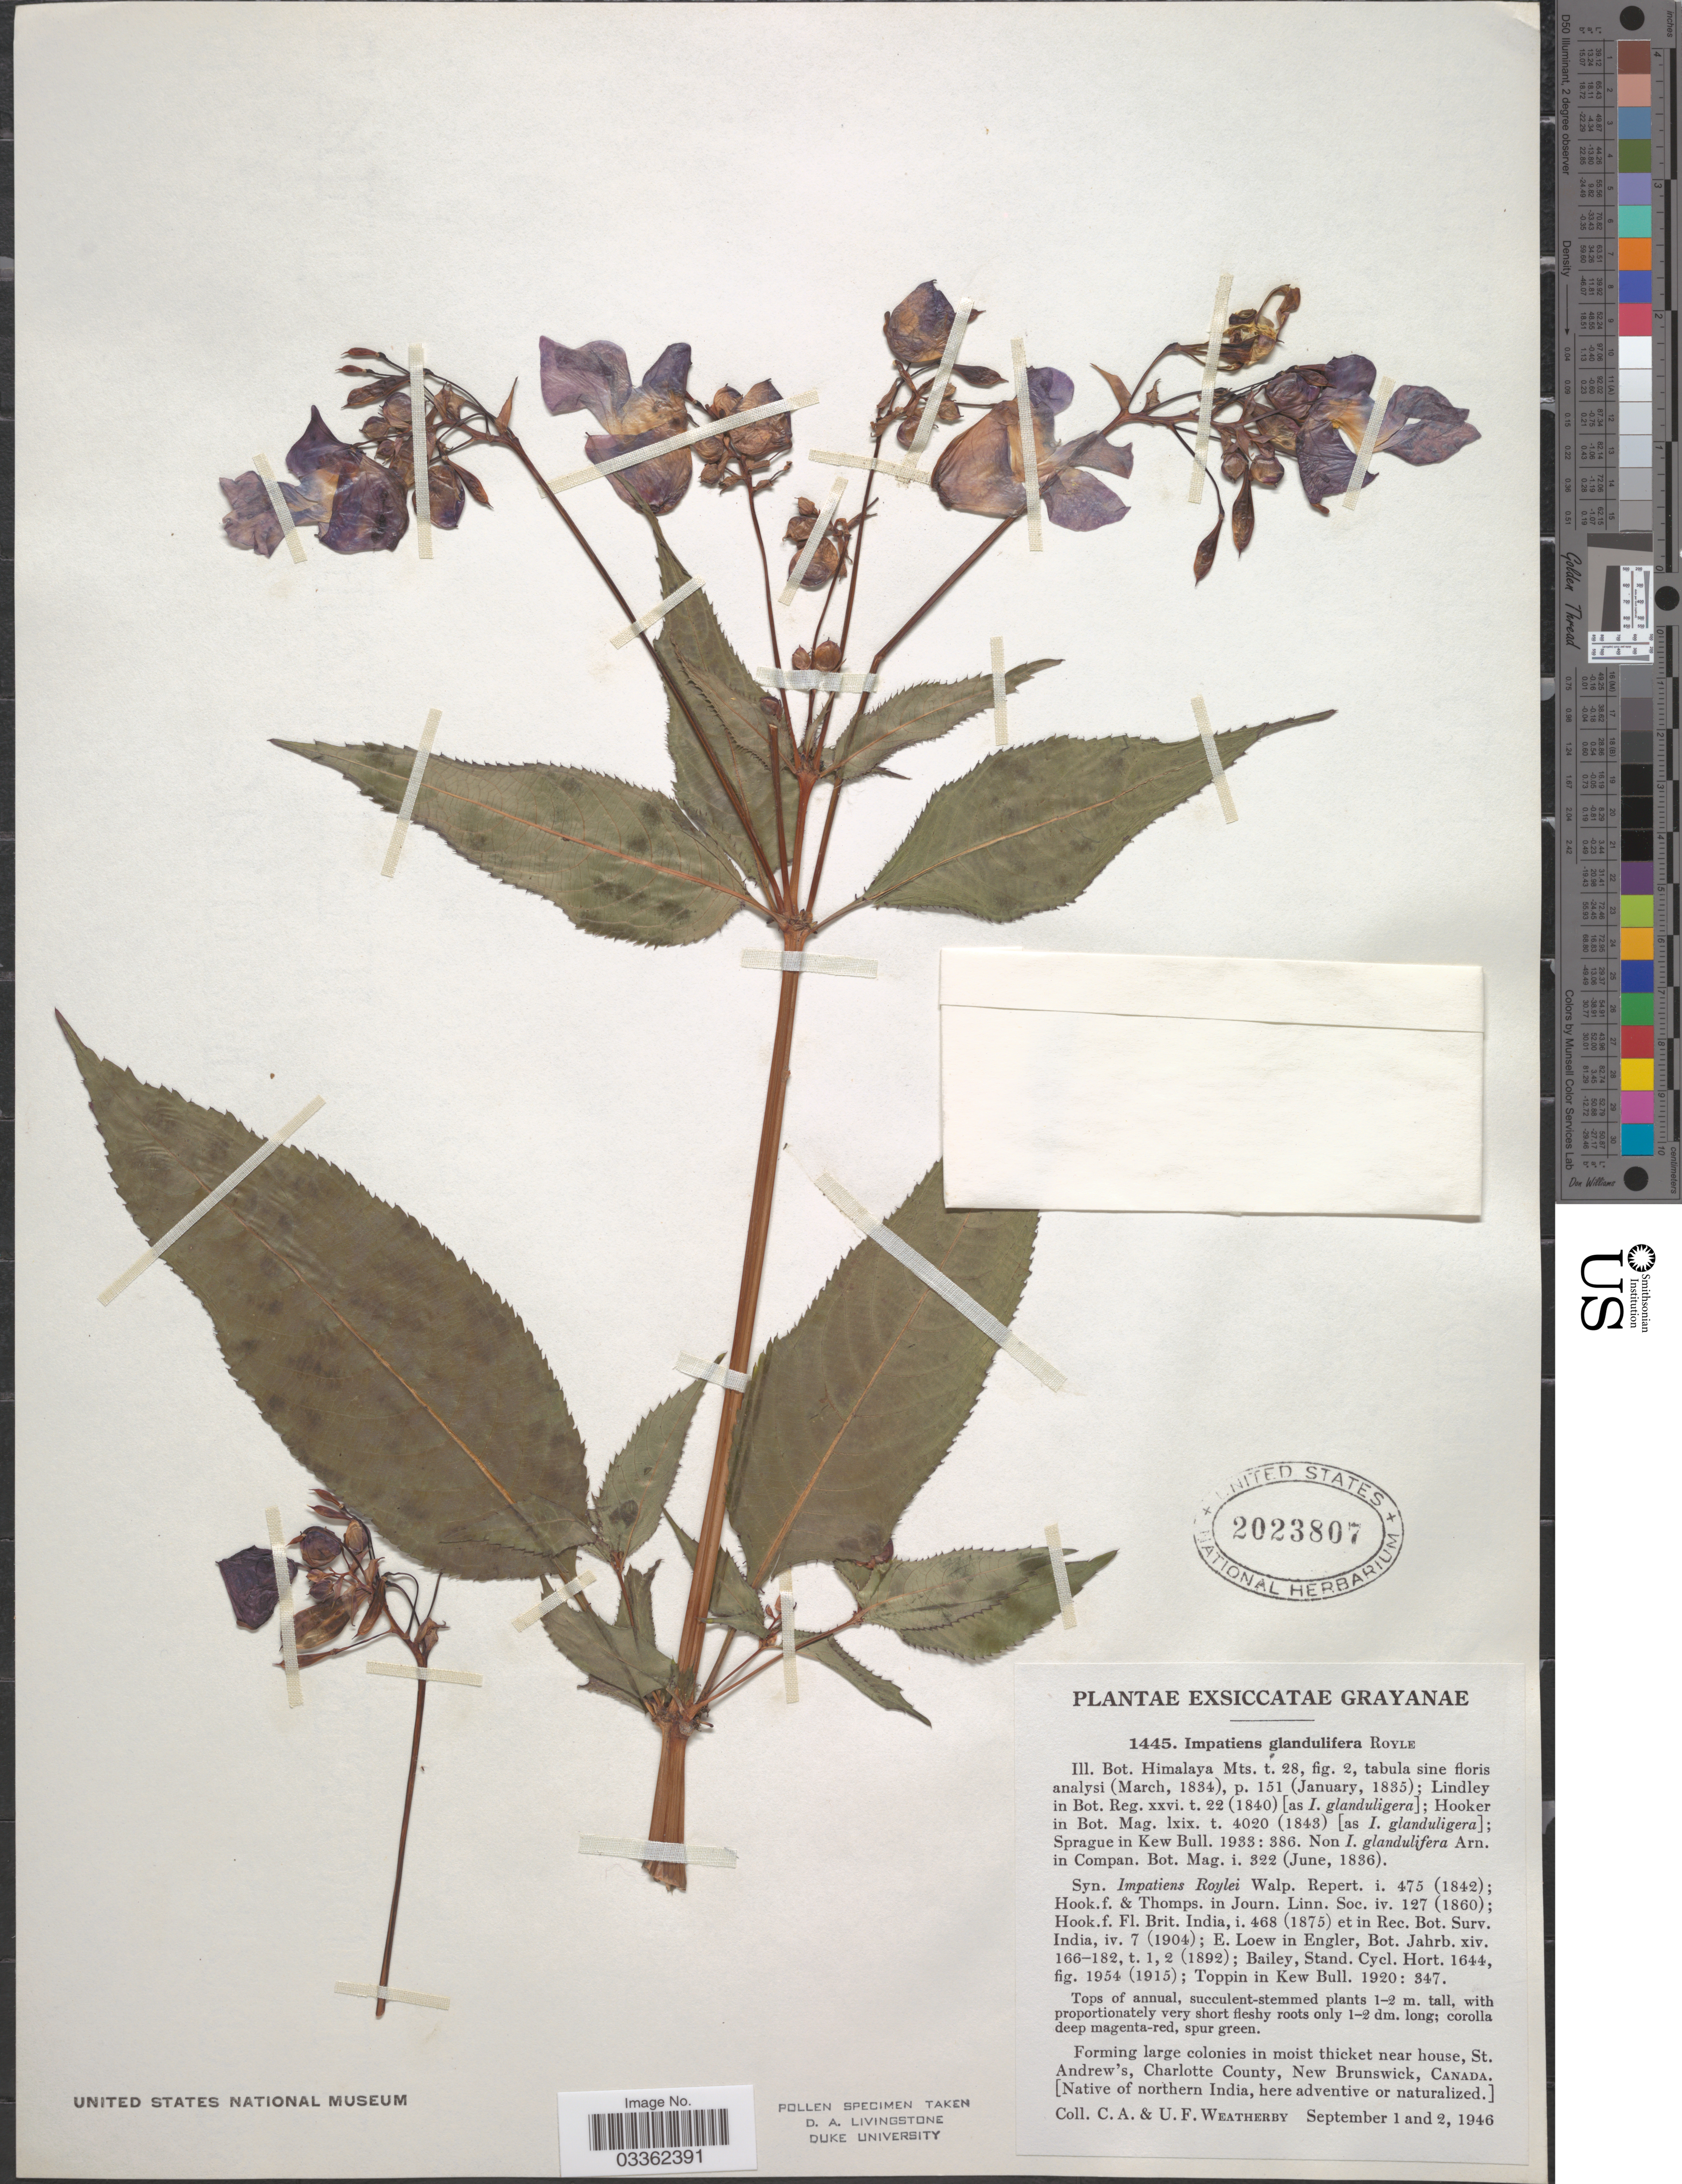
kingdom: Plantae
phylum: Tracheophyta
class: Magnoliopsida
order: Ericales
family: Balsaminaceae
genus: Impatiens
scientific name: Impatiens glandulifera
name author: Royle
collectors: C. A. Weatherby & U. Weatherby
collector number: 1445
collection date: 1946-09-01/1946-09-02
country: Canada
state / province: New Brunswick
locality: Forming large colonies in moist thicket near house, St. Andrew's, Charlotte County.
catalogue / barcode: US 2023807